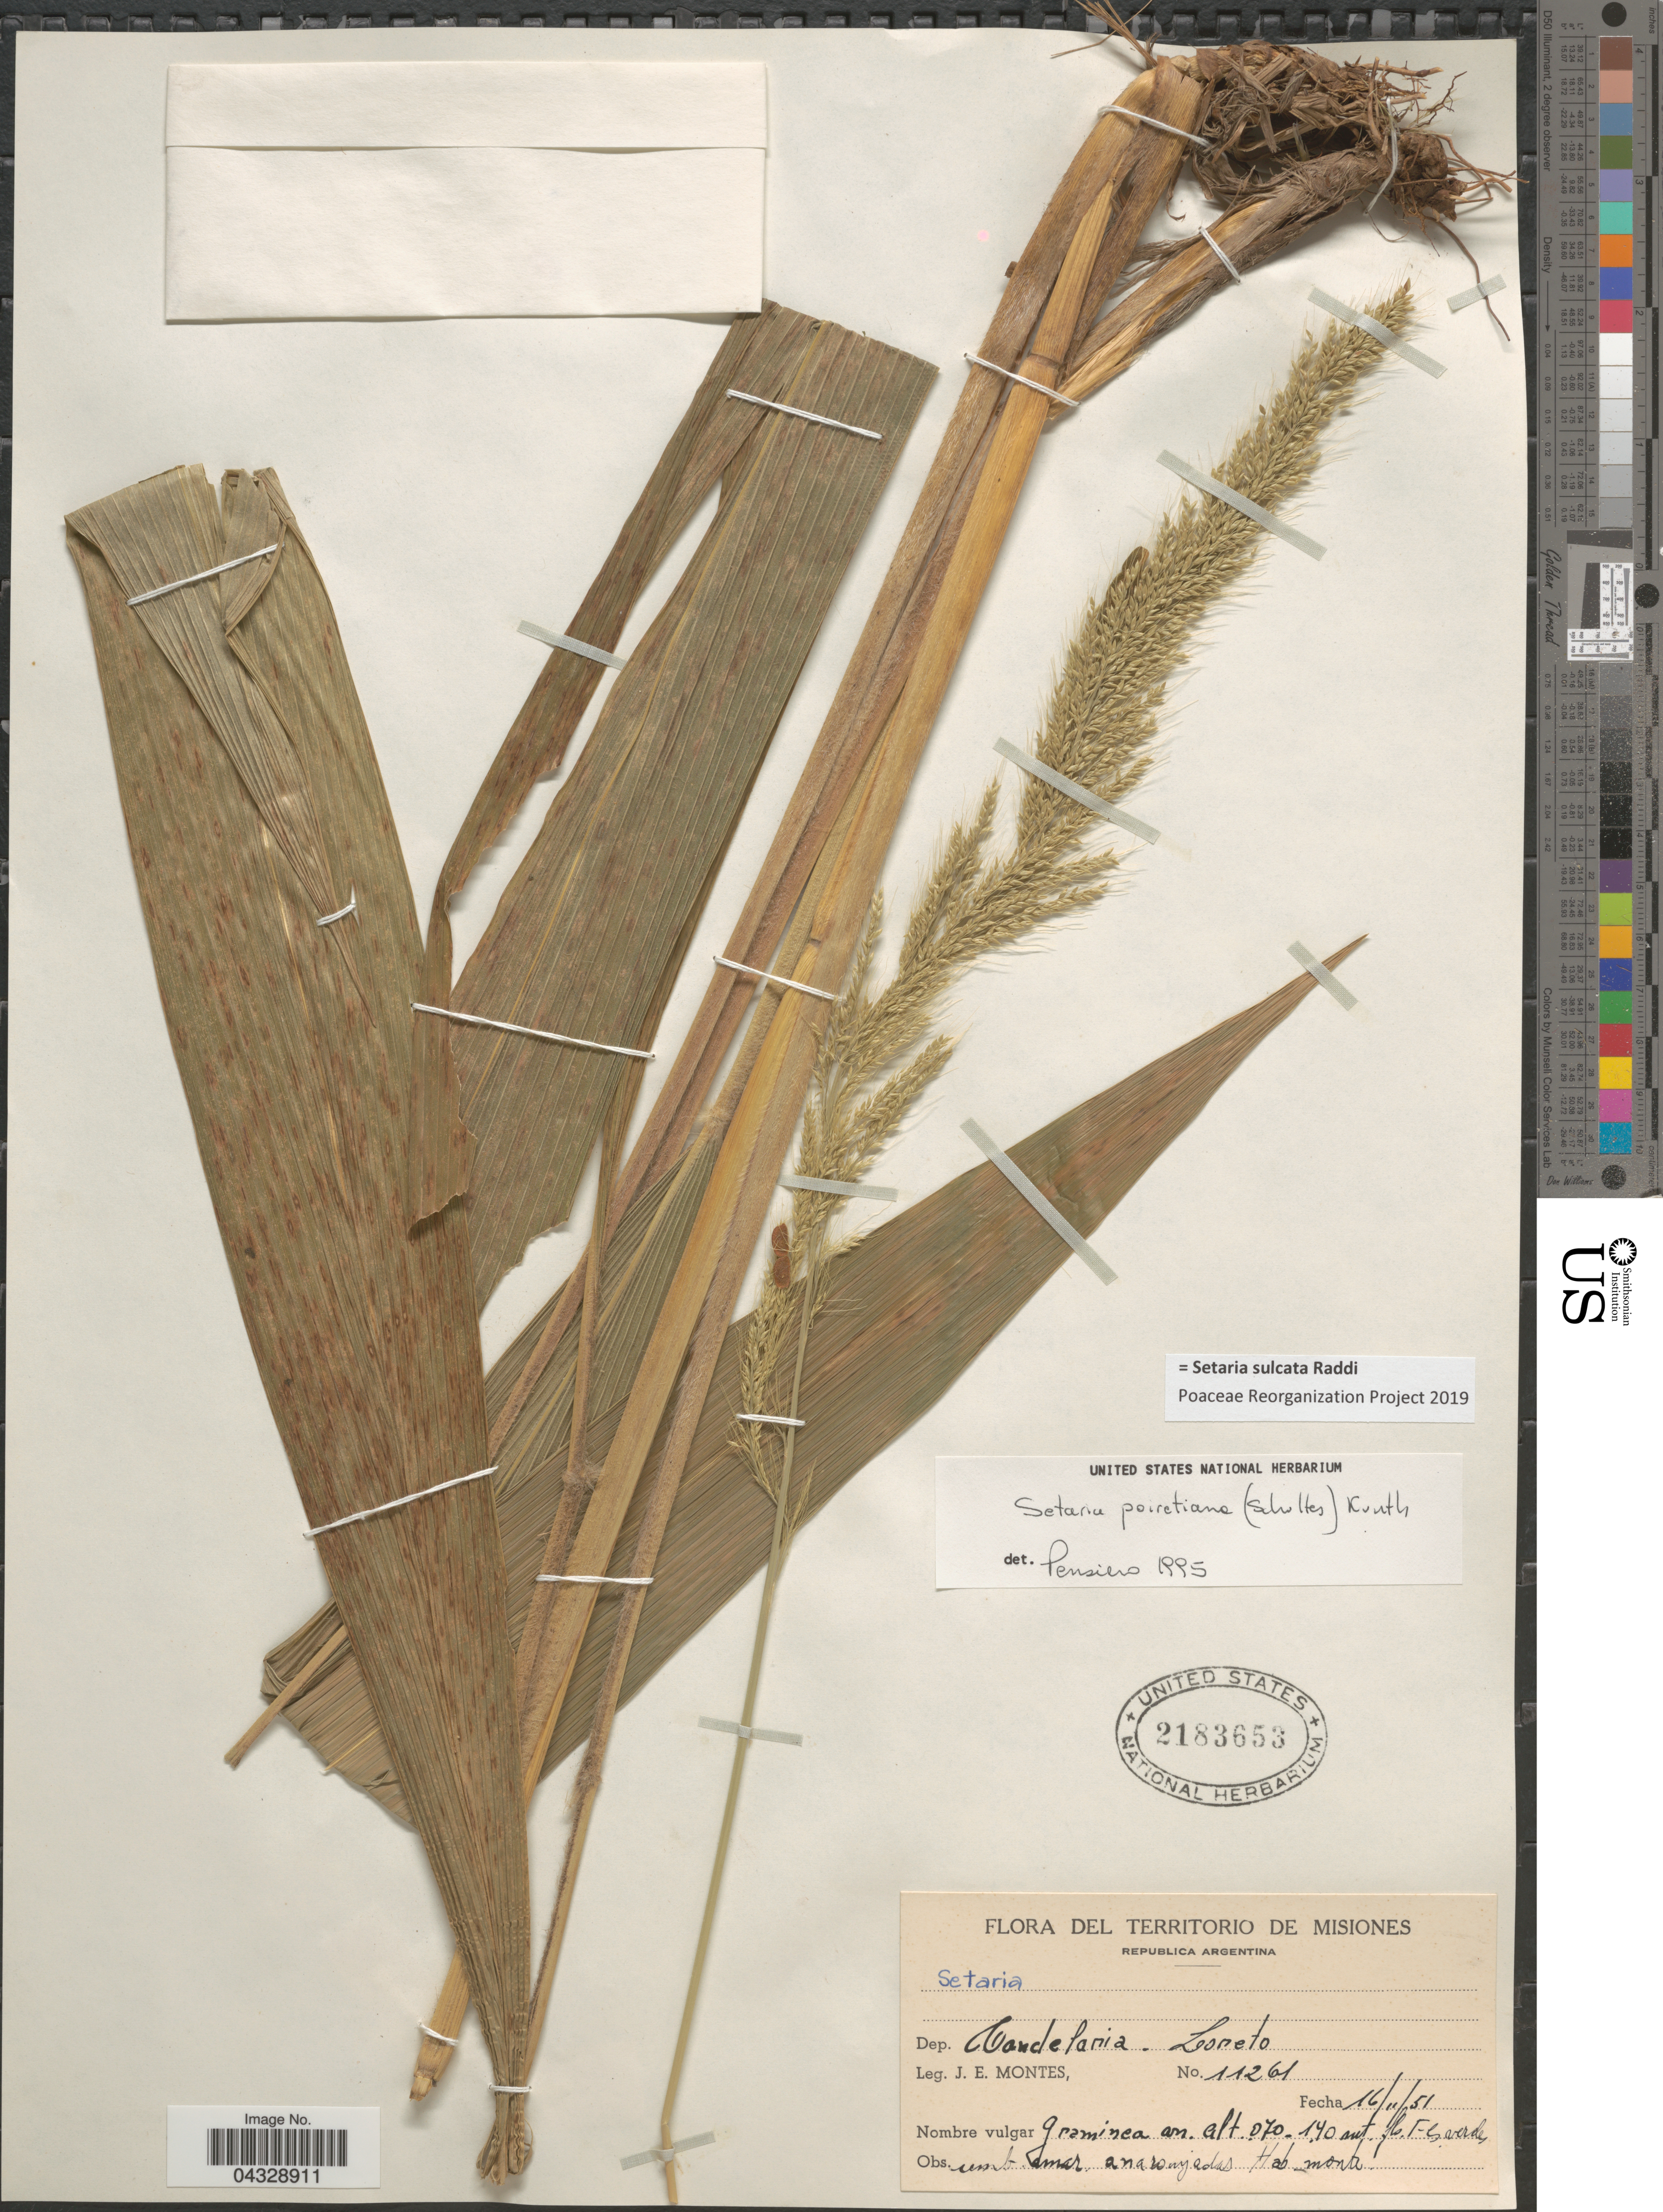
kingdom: Plantae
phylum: Tracheophyta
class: Liliopsida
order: Poales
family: Poaceae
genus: Setaria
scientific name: Setaria sulcata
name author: Raddi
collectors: J. E. Montes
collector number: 11261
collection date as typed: Transcribed d/m/y: 16/2/51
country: Argentina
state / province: Misiones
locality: Dep. Candelania- Loreto.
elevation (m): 0.7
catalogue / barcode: US 2183653